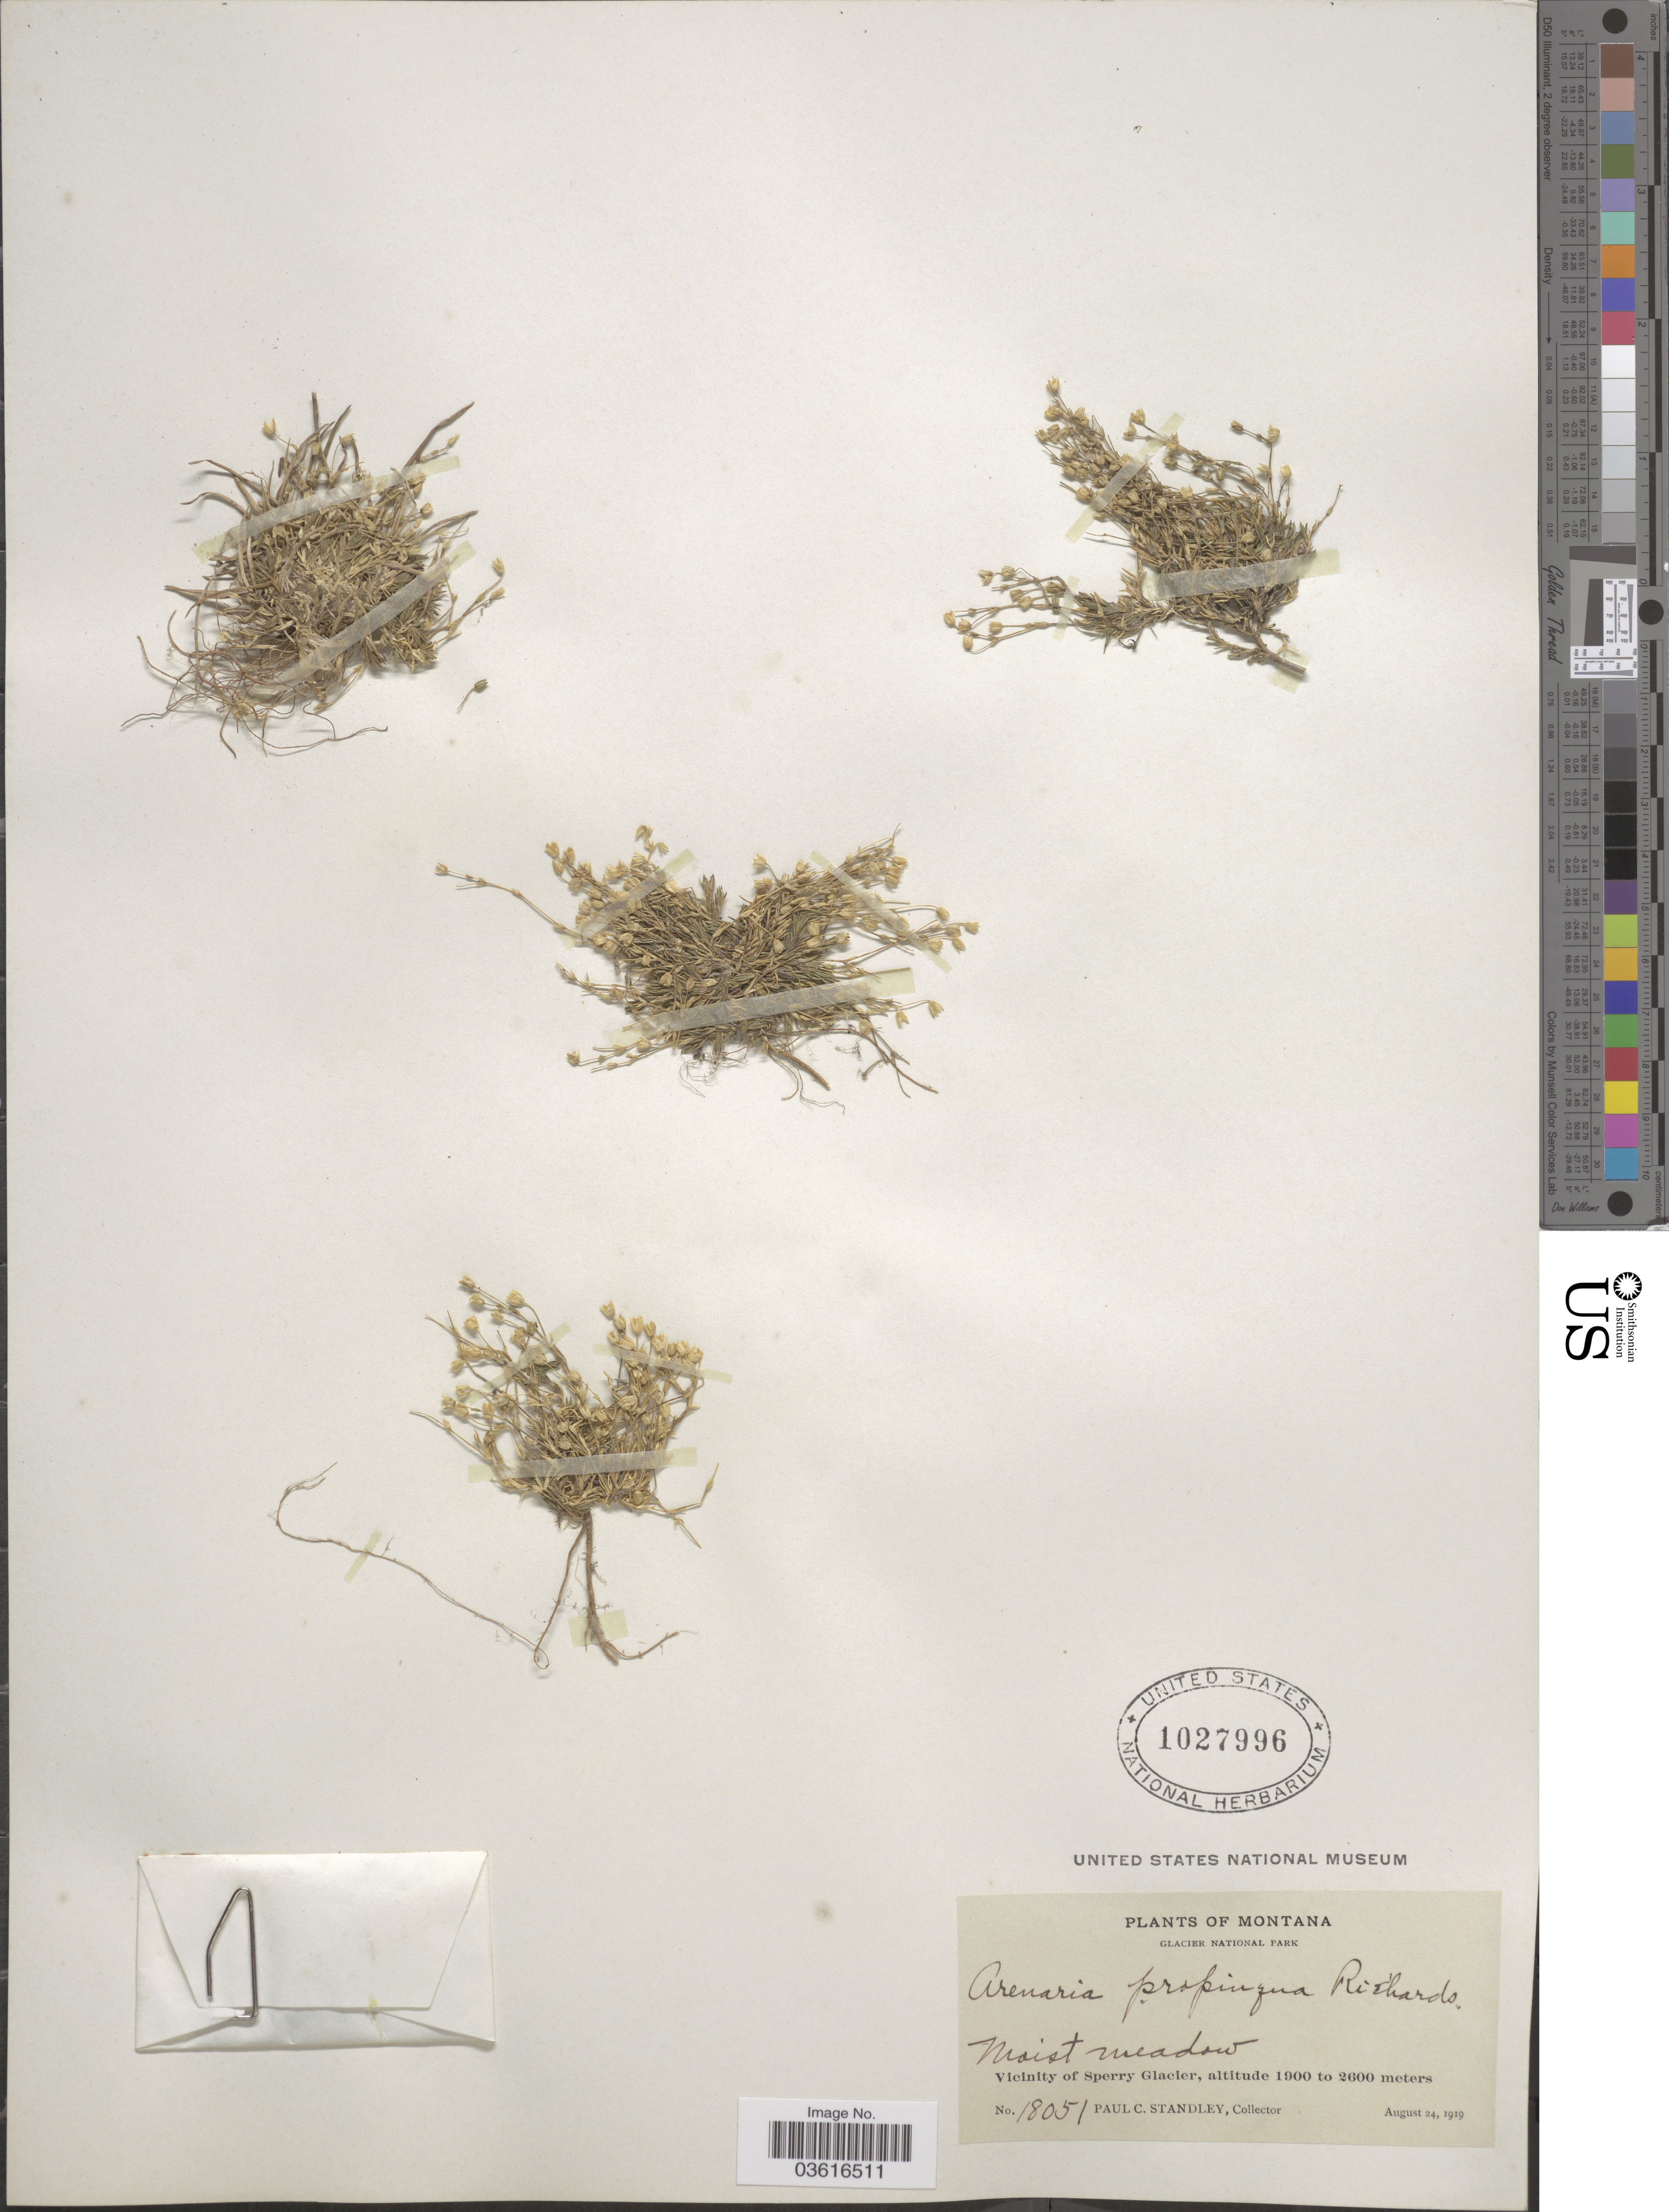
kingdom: Plantae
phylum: Tracheophyta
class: Magnoliopsida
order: Caryophyllales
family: Caryophyllaceae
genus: Minuartia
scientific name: Minuartia propinqua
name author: (Richardson) House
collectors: P. C. Standley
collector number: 18051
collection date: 1919-08-24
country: United States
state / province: Montana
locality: Glacier National Park. Vicinity of Sperry Glacier.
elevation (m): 1900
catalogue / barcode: US 1027996